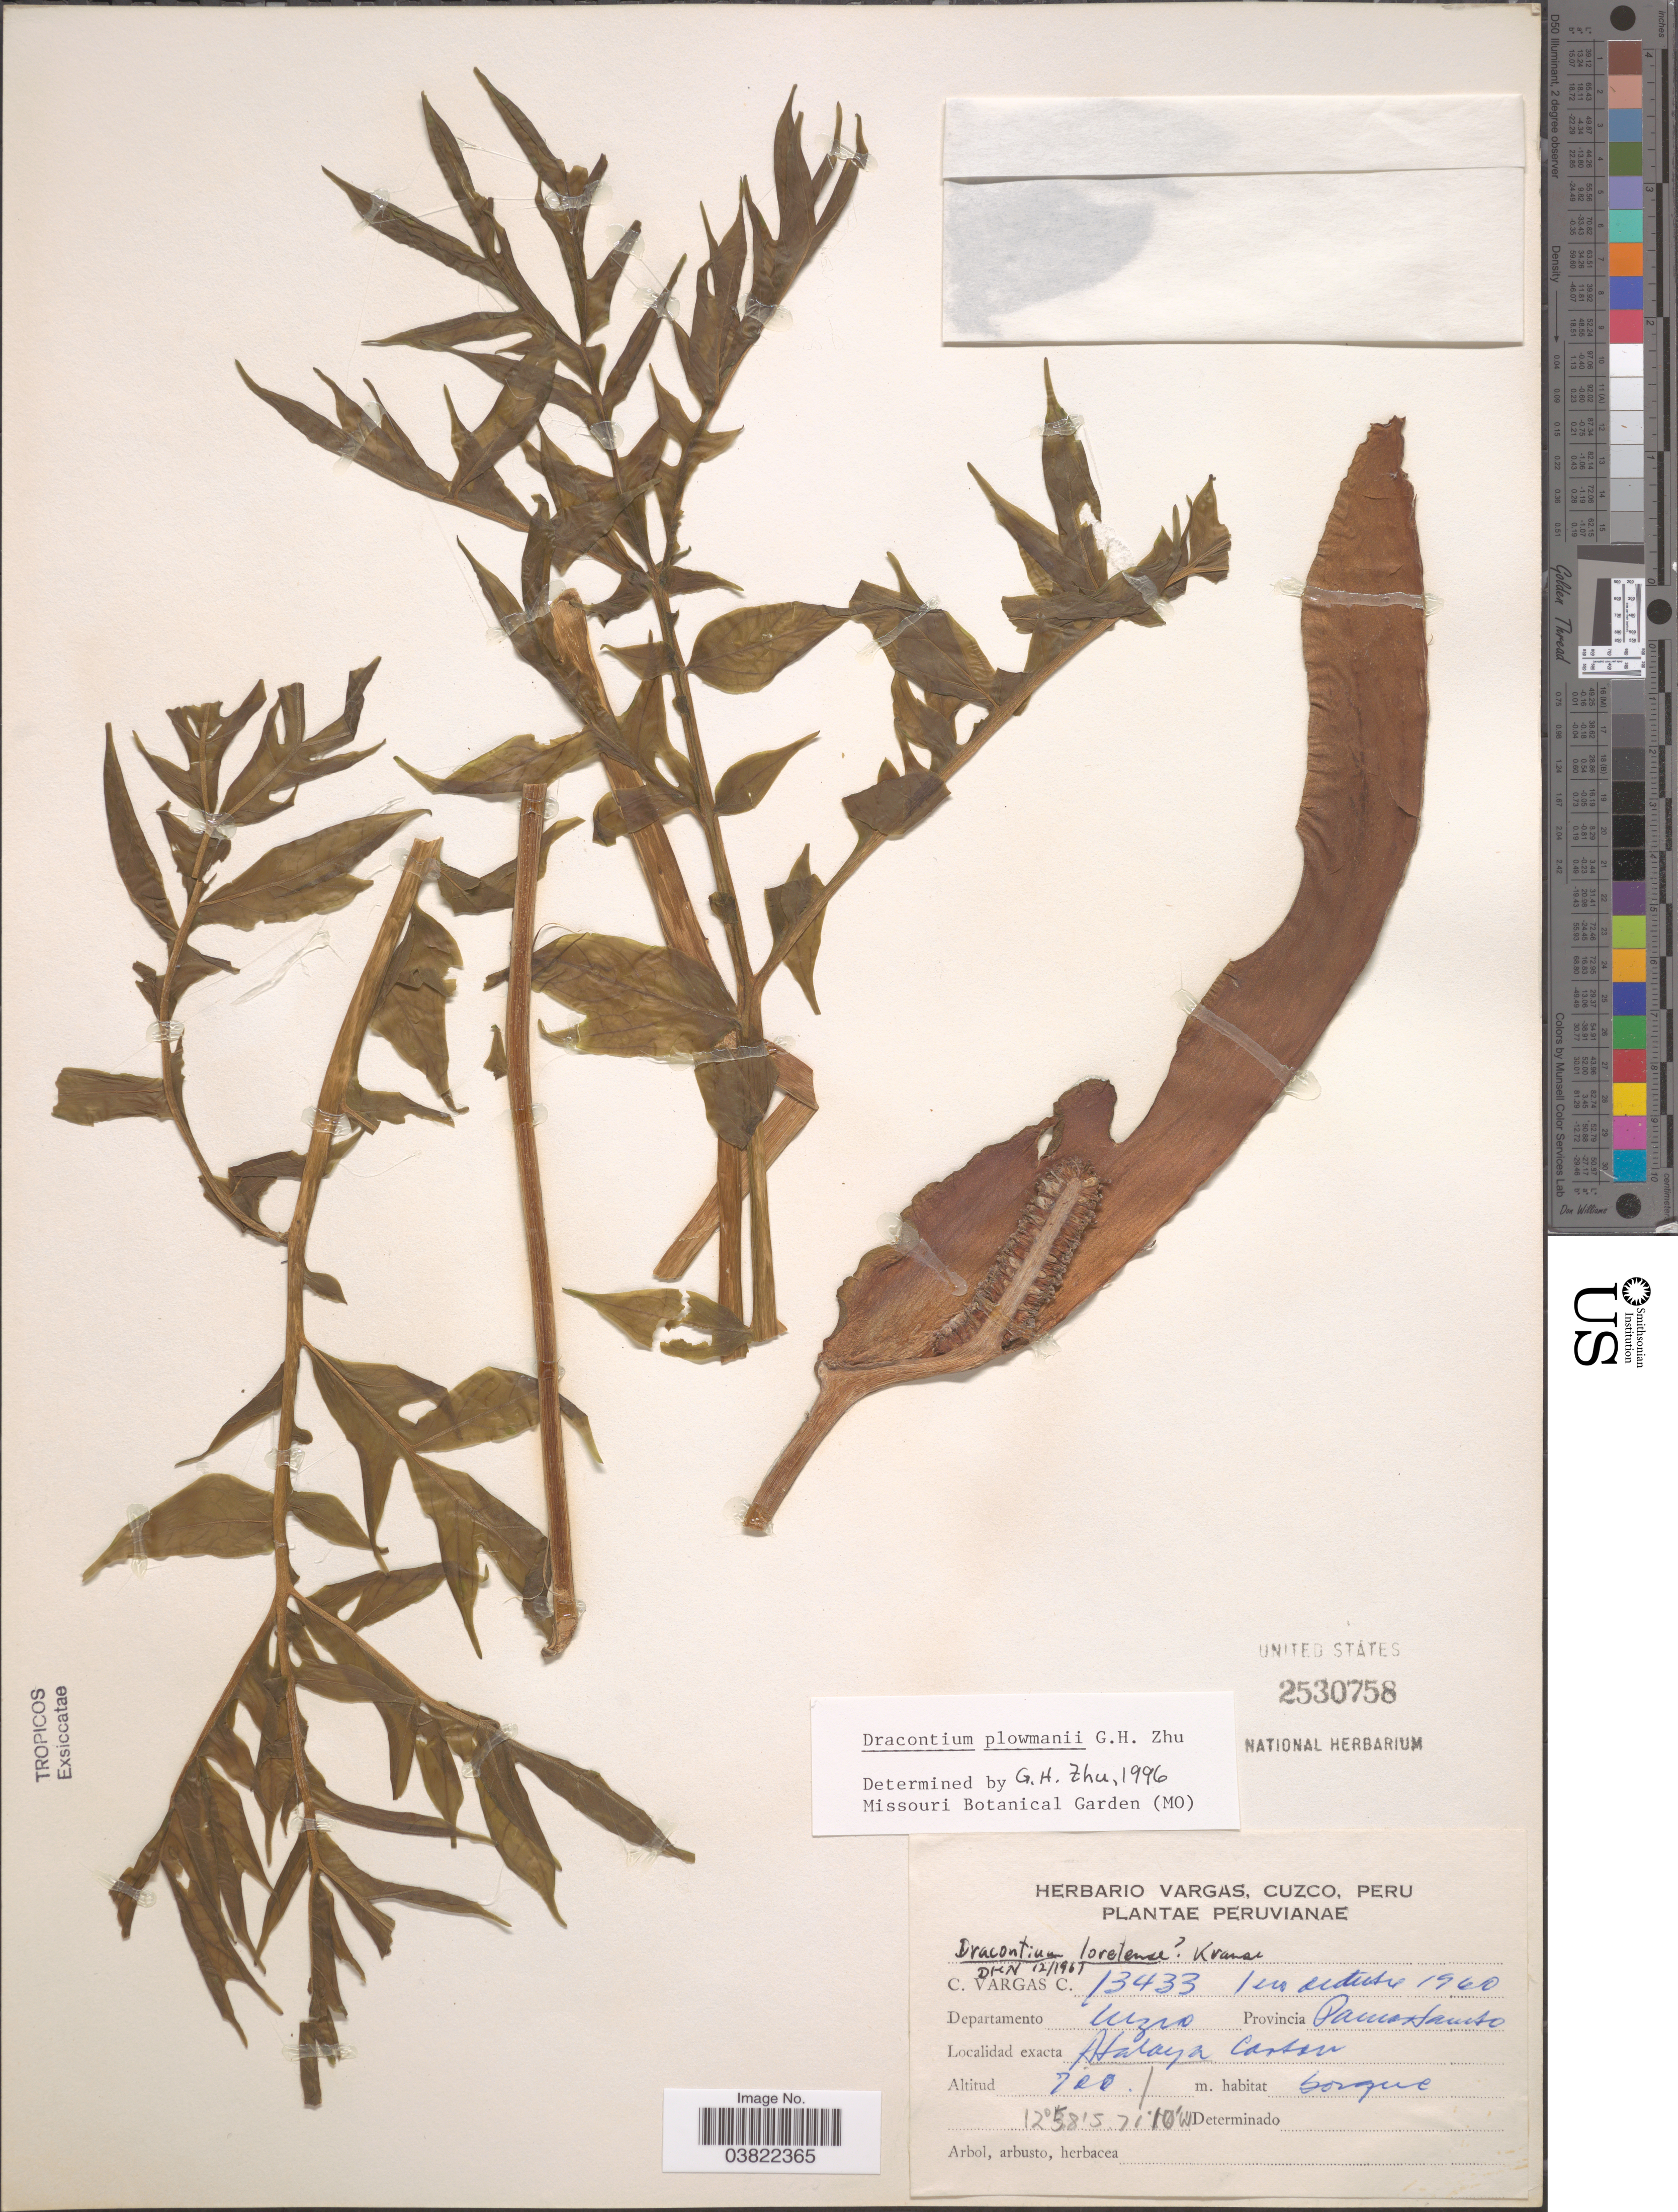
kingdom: Plantae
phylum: Tracheophyta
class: Liliopsida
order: Alismatales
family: Araceae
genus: Dracontium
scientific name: Dracontium plowmanii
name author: G.H. Zhu & Croat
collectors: C. Vargas Calderón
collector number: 13433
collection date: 1960-10-01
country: Peru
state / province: Cusco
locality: Departamento Cuzco. Provincia Paucartambo. Atalaya Canton.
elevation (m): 700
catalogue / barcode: US 2530758